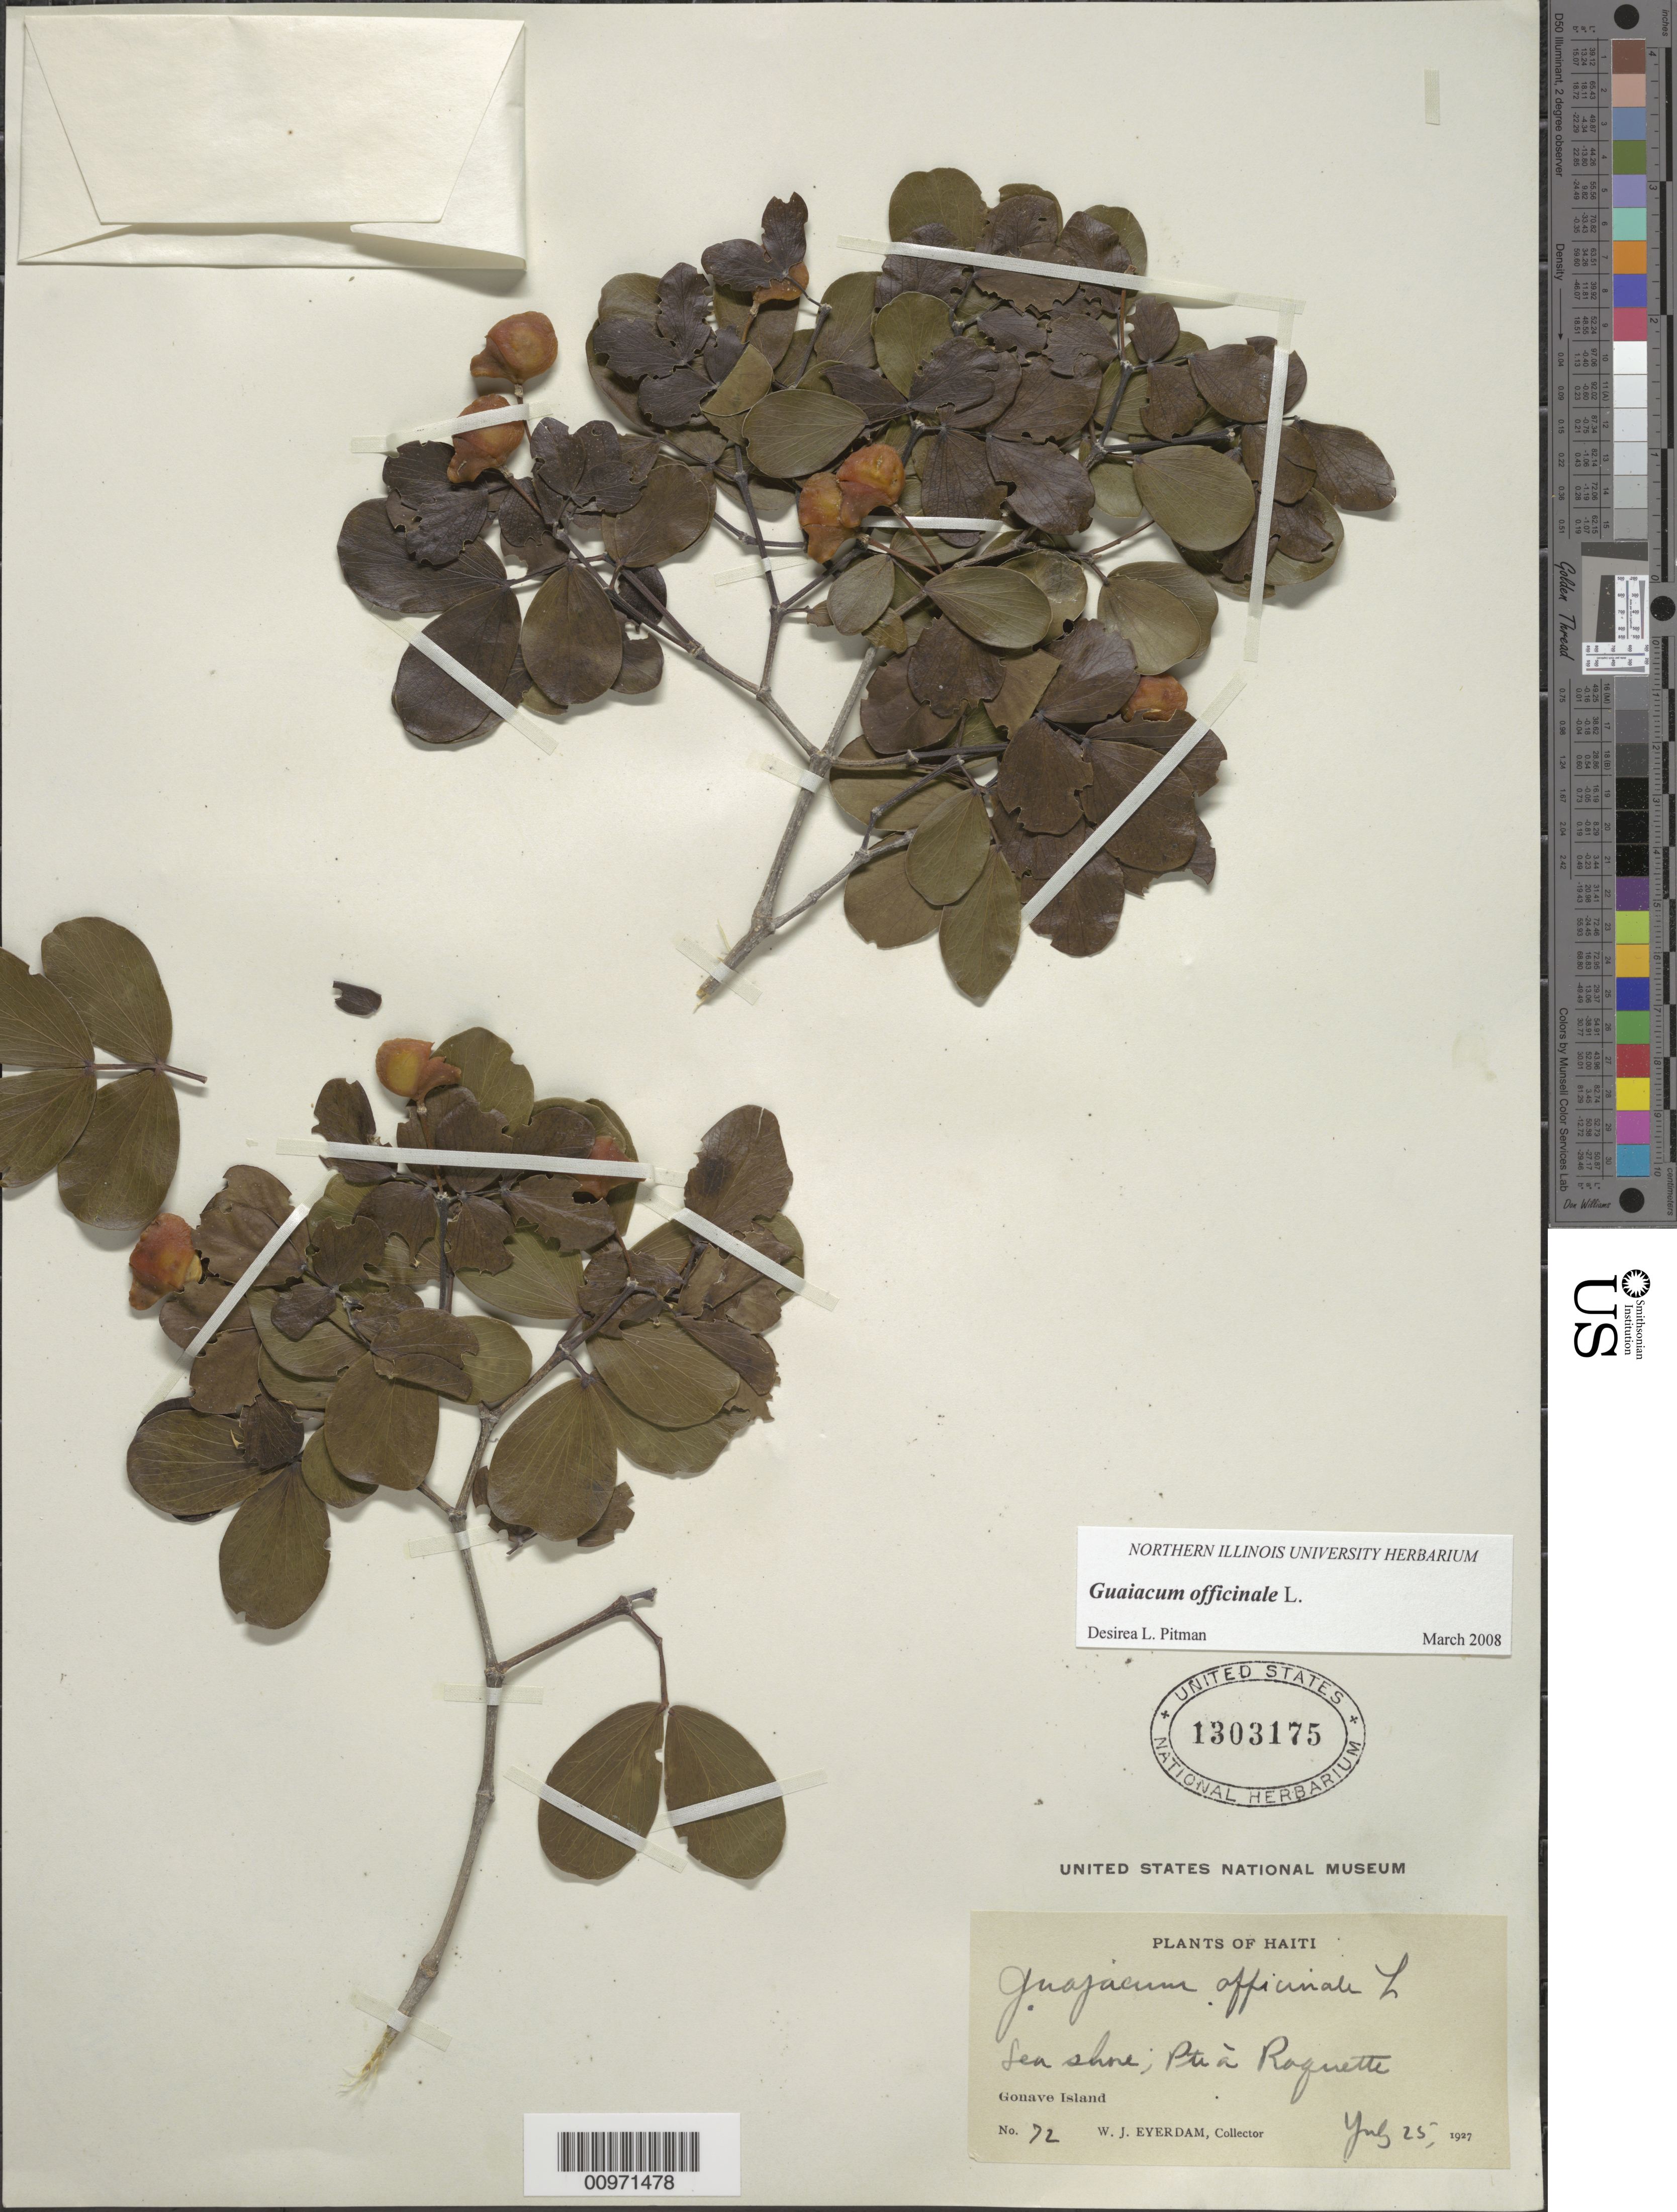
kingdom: Plantae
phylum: Tracheophyta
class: Magnoliopsida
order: Zygophyllales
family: Zygophyllaceae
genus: Guaiacum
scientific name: Guaiacum officinale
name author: L.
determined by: Pitman, D. L.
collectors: W. J. Eyerdam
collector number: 72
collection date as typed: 25 Jul 1927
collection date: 1927-07-25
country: Haiti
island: Gonave I.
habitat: Sea shore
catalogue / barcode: US 1303175